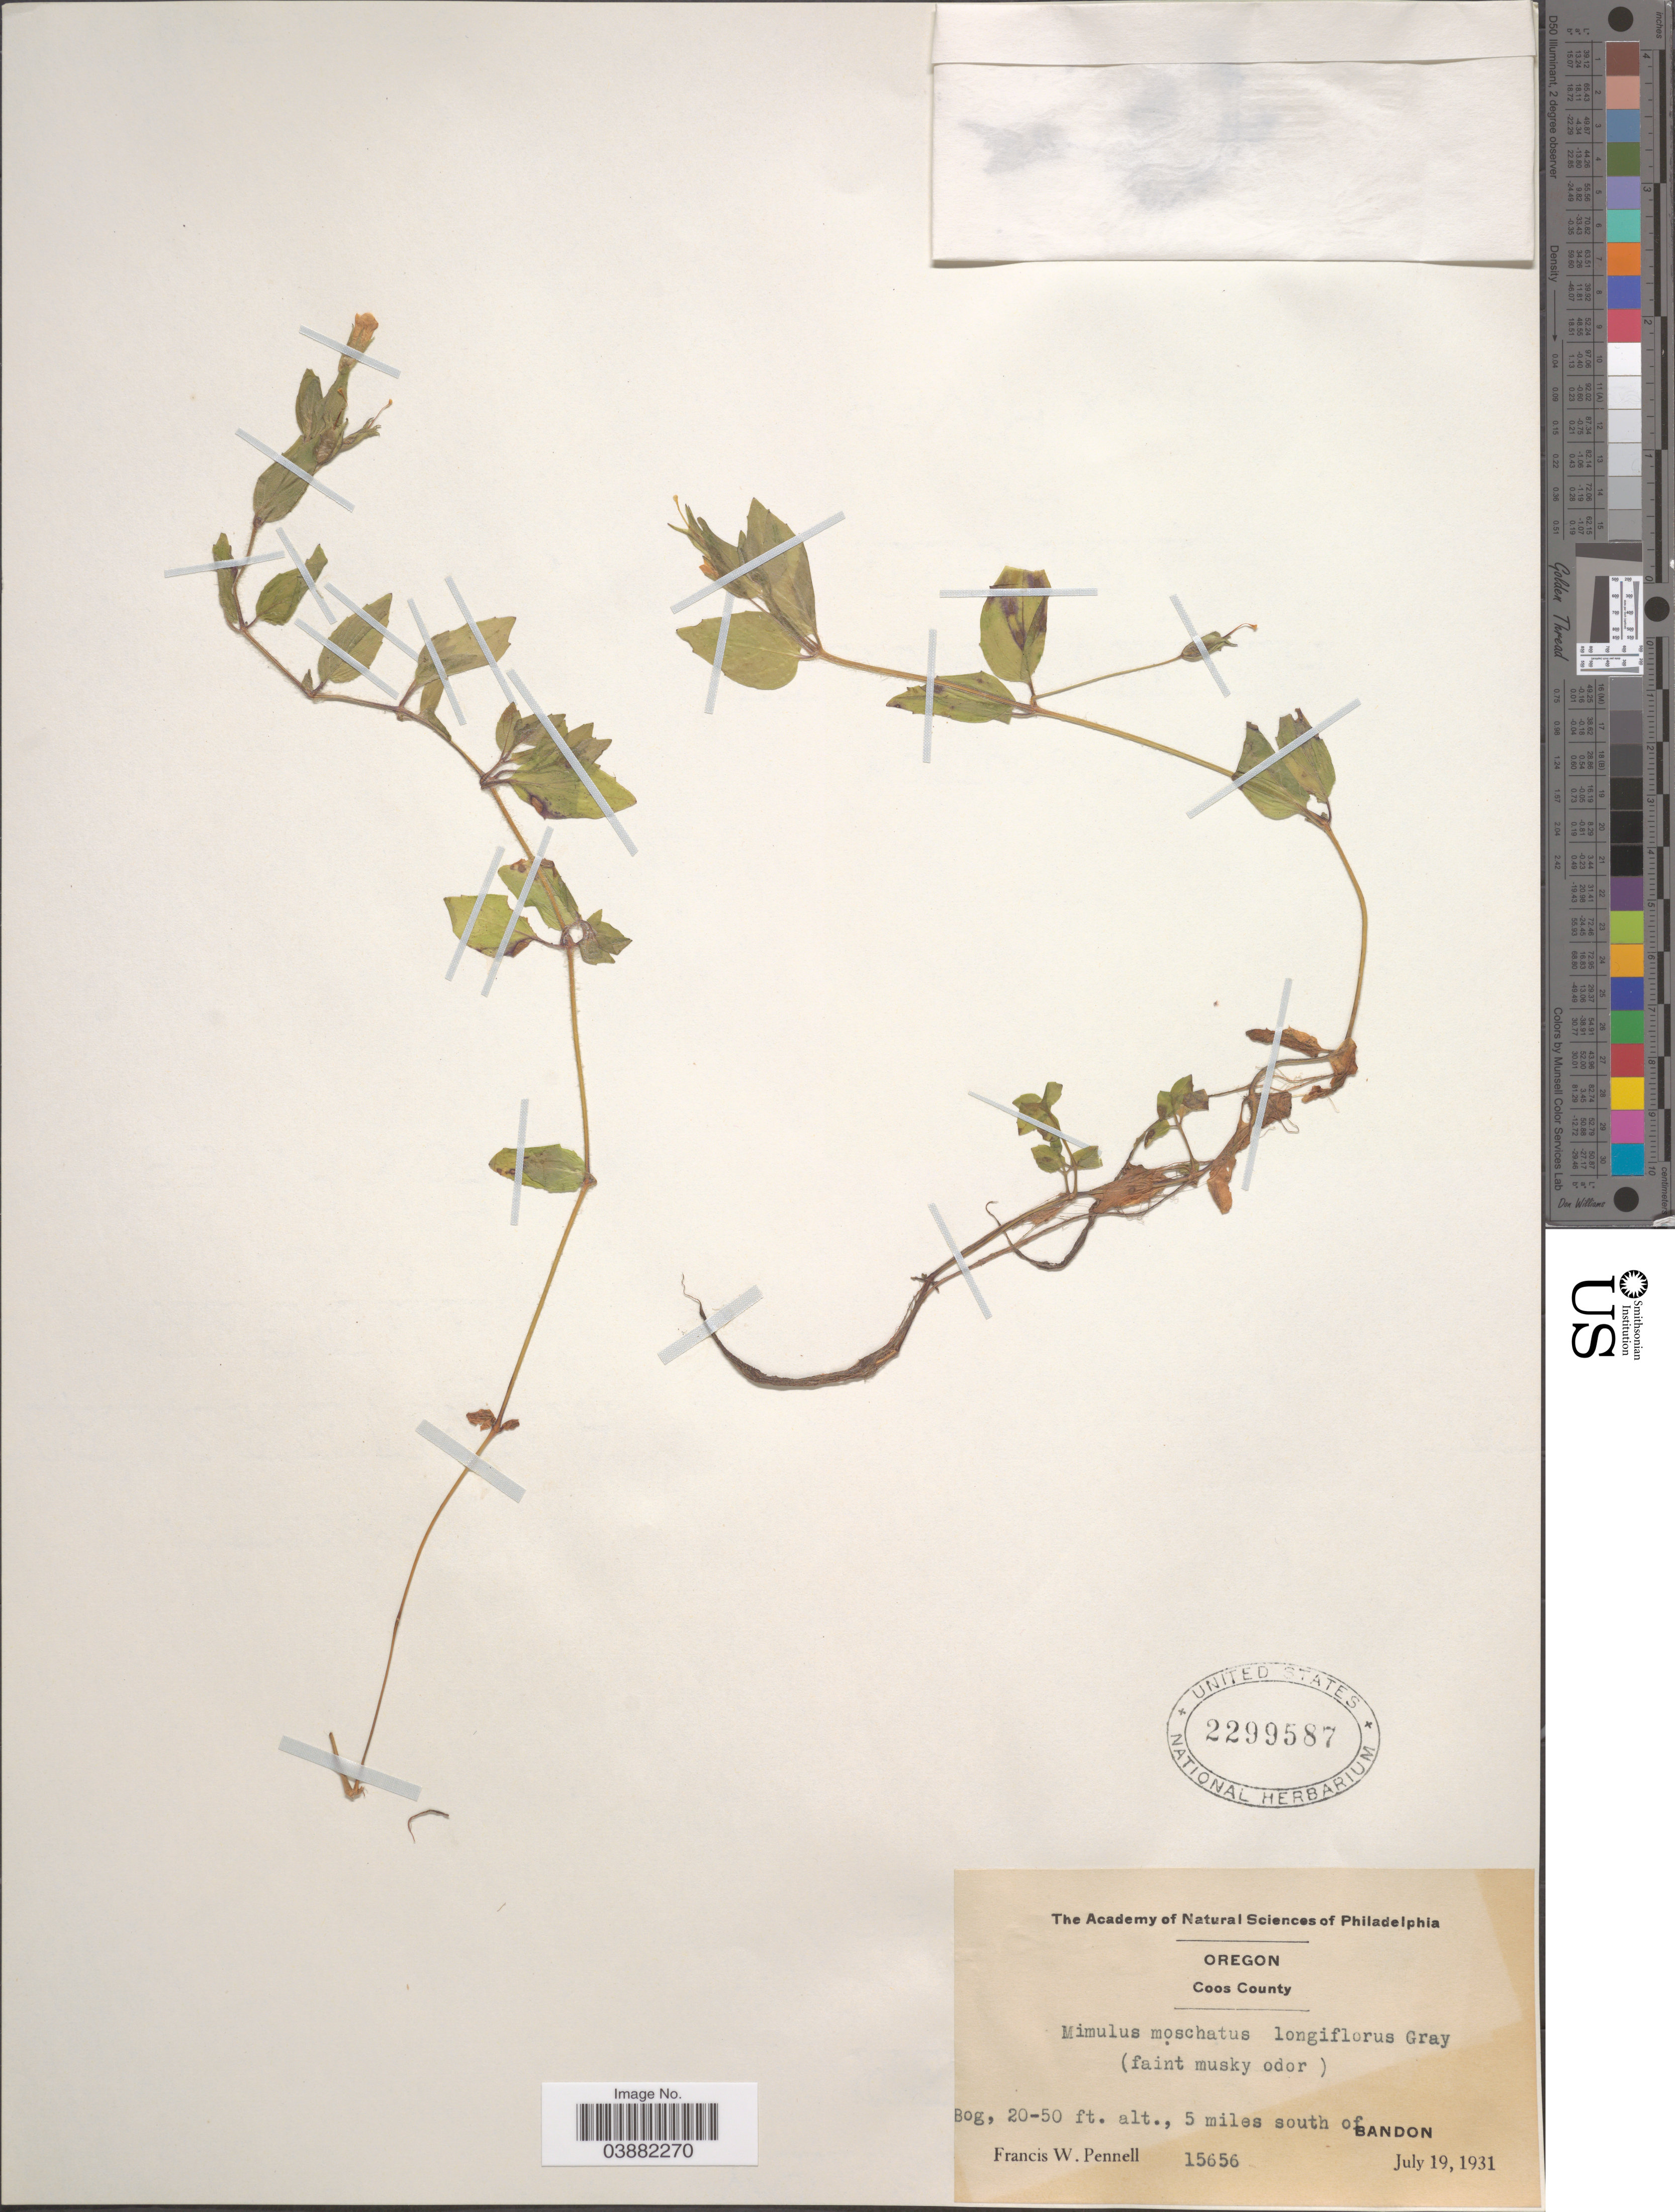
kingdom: Plantae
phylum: Tracheophyta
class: Magnoliopsida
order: Lamiales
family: Phrymaceae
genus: Mimulus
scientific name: Mimulus moschatus var. longiflorus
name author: A. Gray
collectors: F. W. Pennell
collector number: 15656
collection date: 1931-07-19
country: United States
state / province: Oregon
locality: Coos County. Bog, 5 miles south of Bandon.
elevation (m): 6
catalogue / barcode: US 2299587